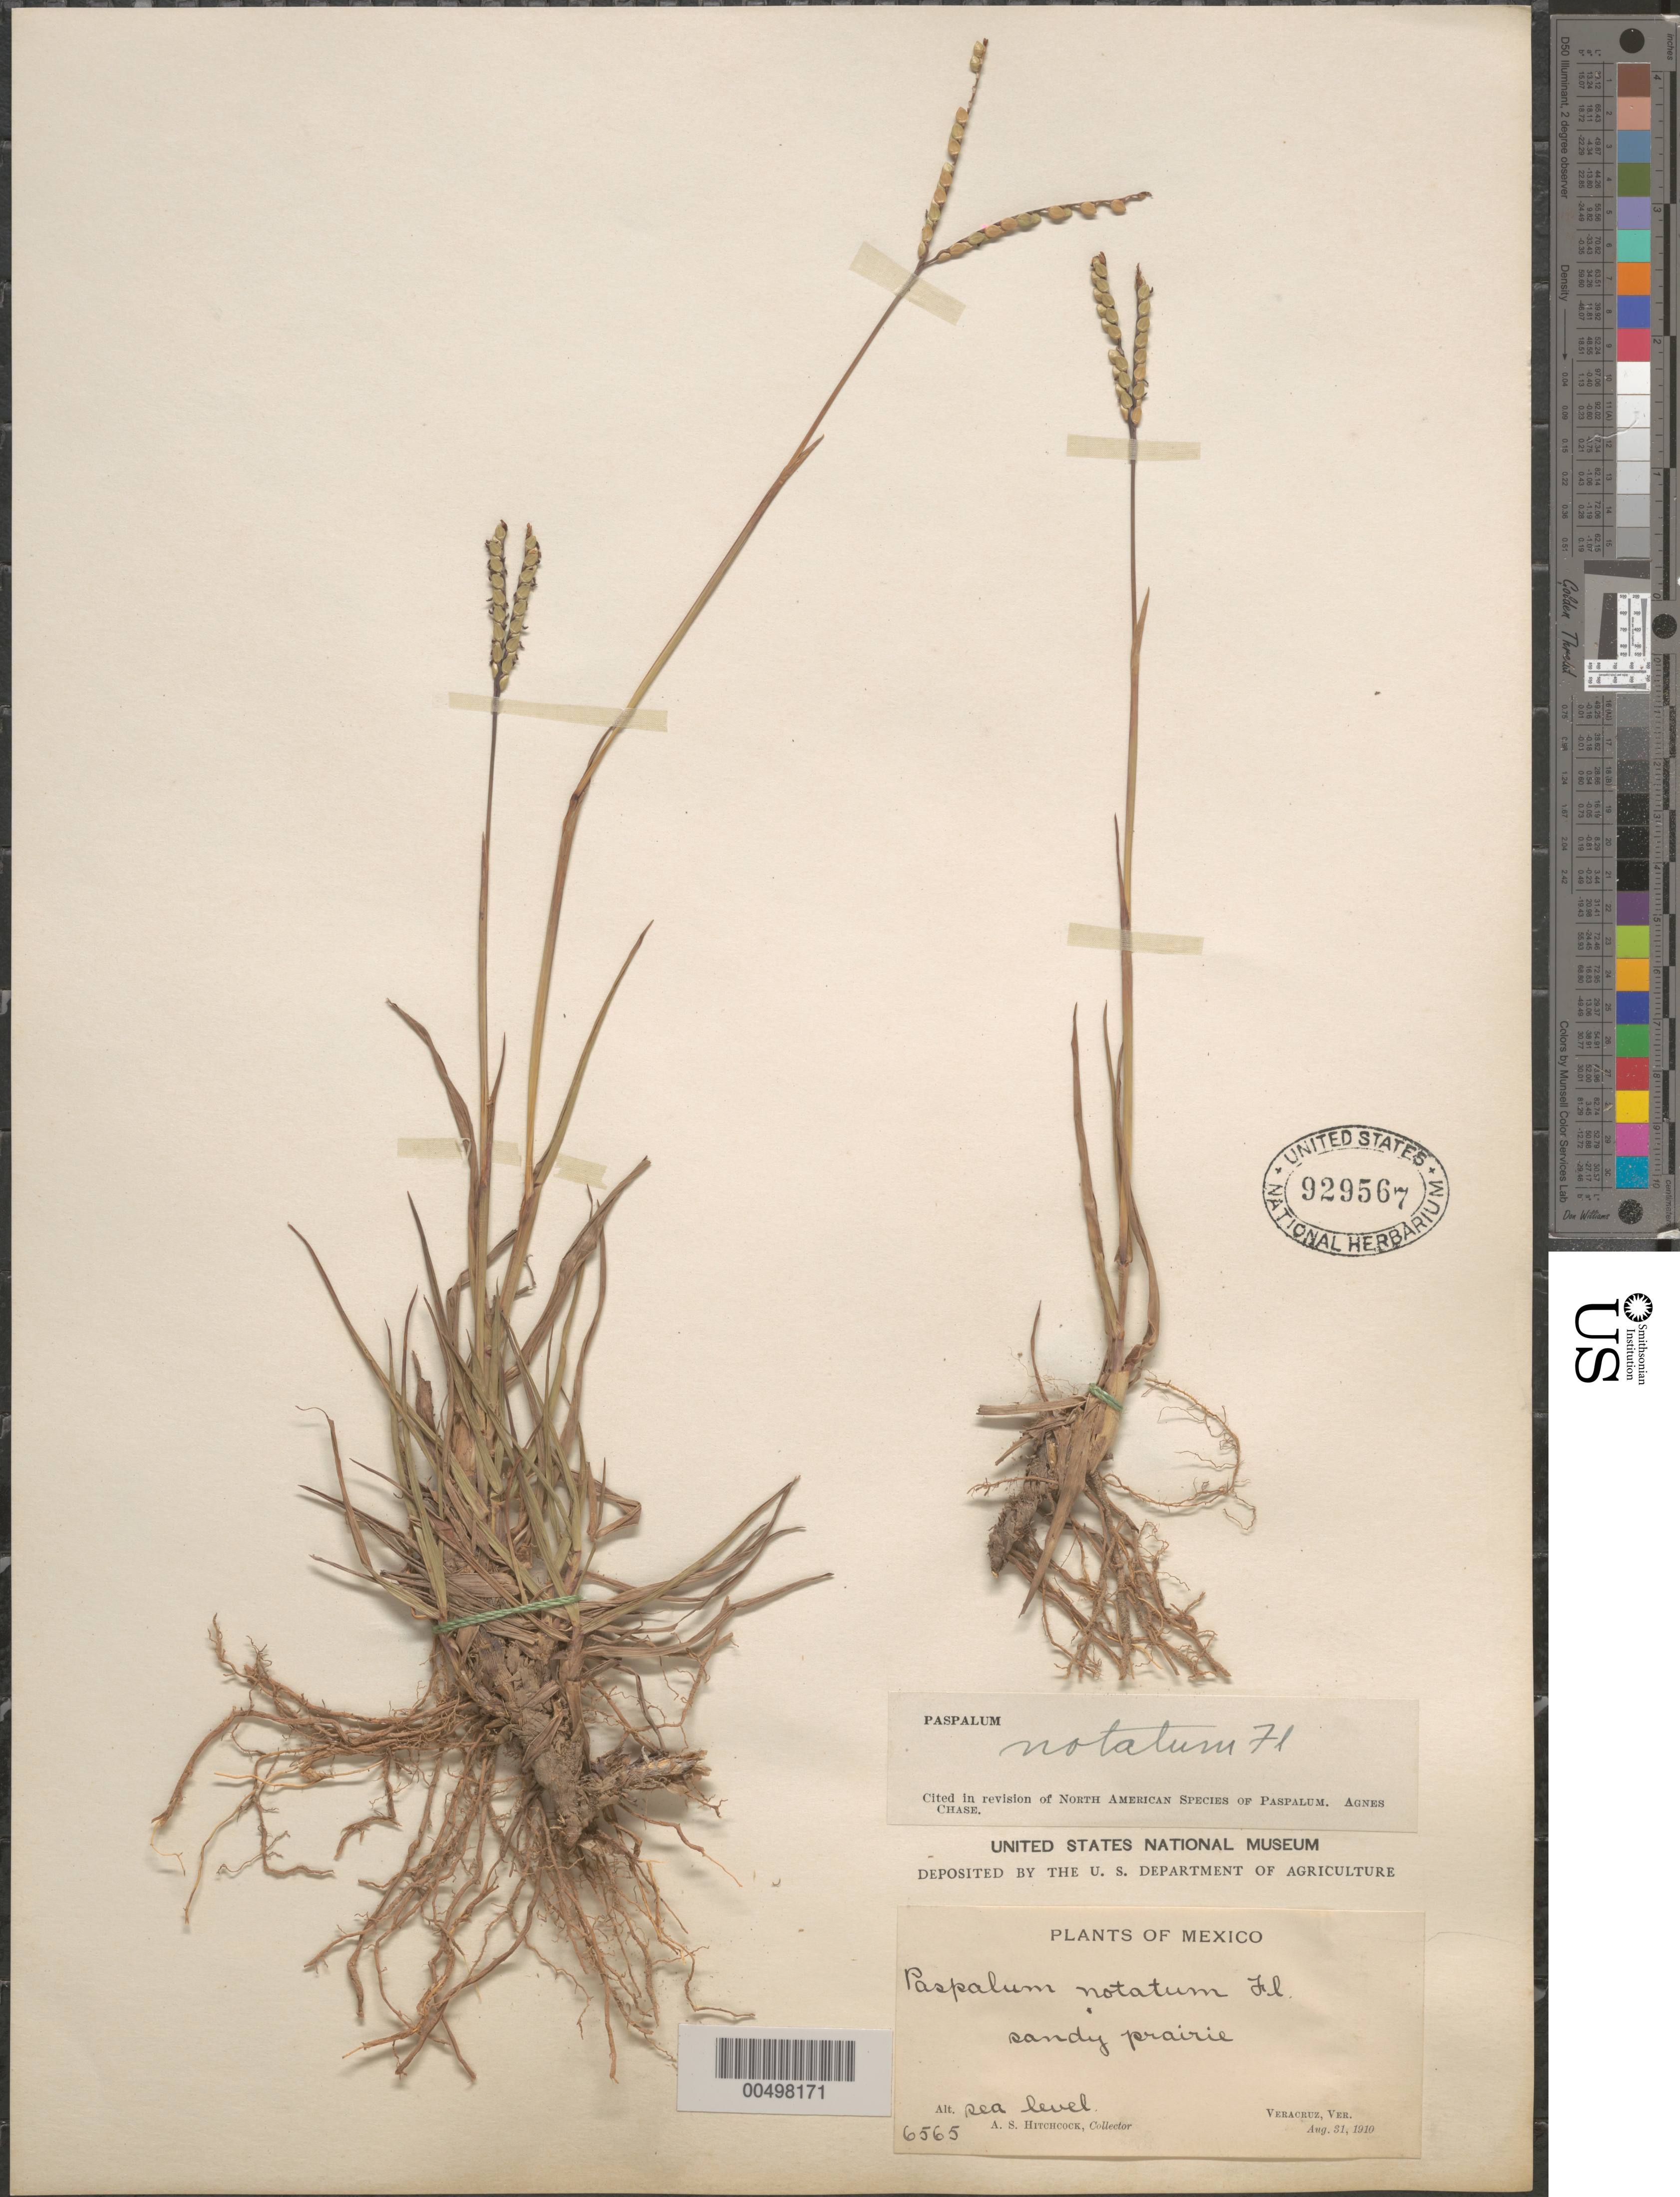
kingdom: Plantae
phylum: Tracheophyta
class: Liliopsida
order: Poales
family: Poaceae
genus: Paspalum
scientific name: Paspalum notatum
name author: Flüggé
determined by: Chase, [M.] Agnes, (US)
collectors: A. S. Hitchcock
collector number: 6565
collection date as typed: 31 Aug 1910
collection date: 1910-08-31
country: Mexico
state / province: Veracruz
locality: Veracruz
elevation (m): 0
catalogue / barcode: US 929567